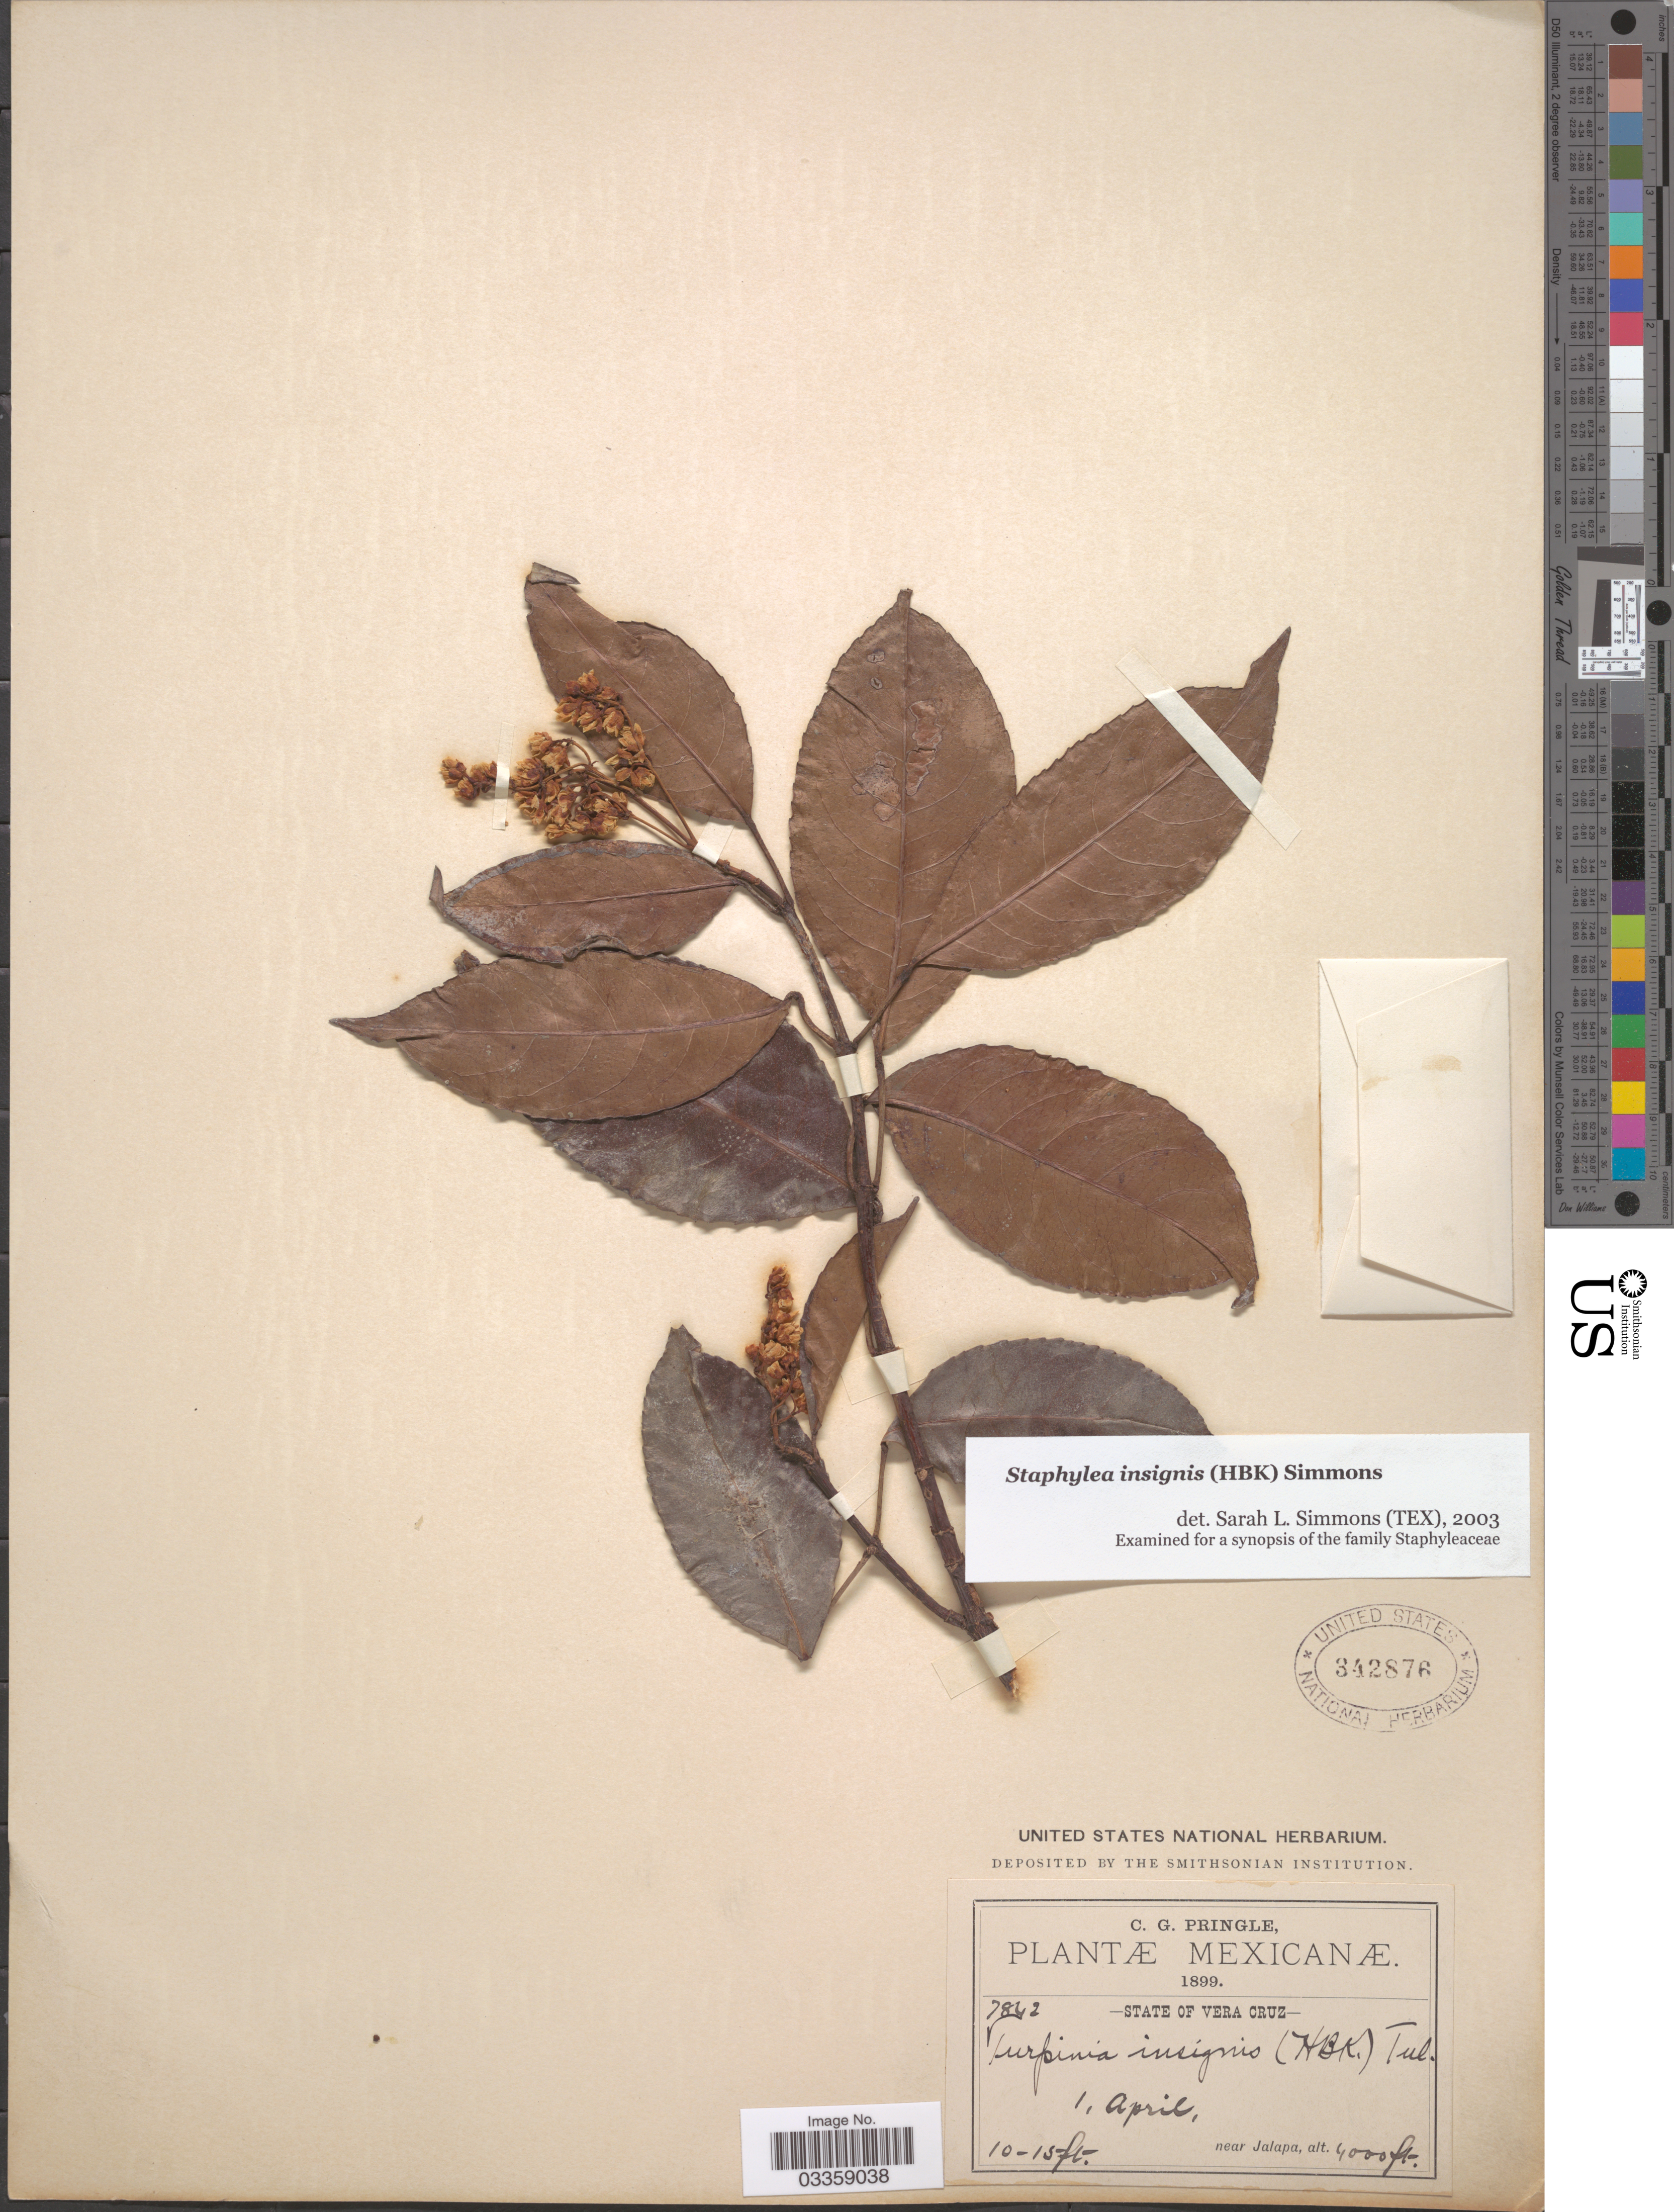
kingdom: Plantae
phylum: Tracheophyta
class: Magnoliopsida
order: Crossosomatales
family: Staphyleaceae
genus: Turpinia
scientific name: Turpinia insignis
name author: (Kunth) Tul.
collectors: C. G. Pringle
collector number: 7842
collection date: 1899-04-01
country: Mexico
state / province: Veracruz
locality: Vera Cruz, near Jalapa.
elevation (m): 1219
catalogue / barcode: US 342876